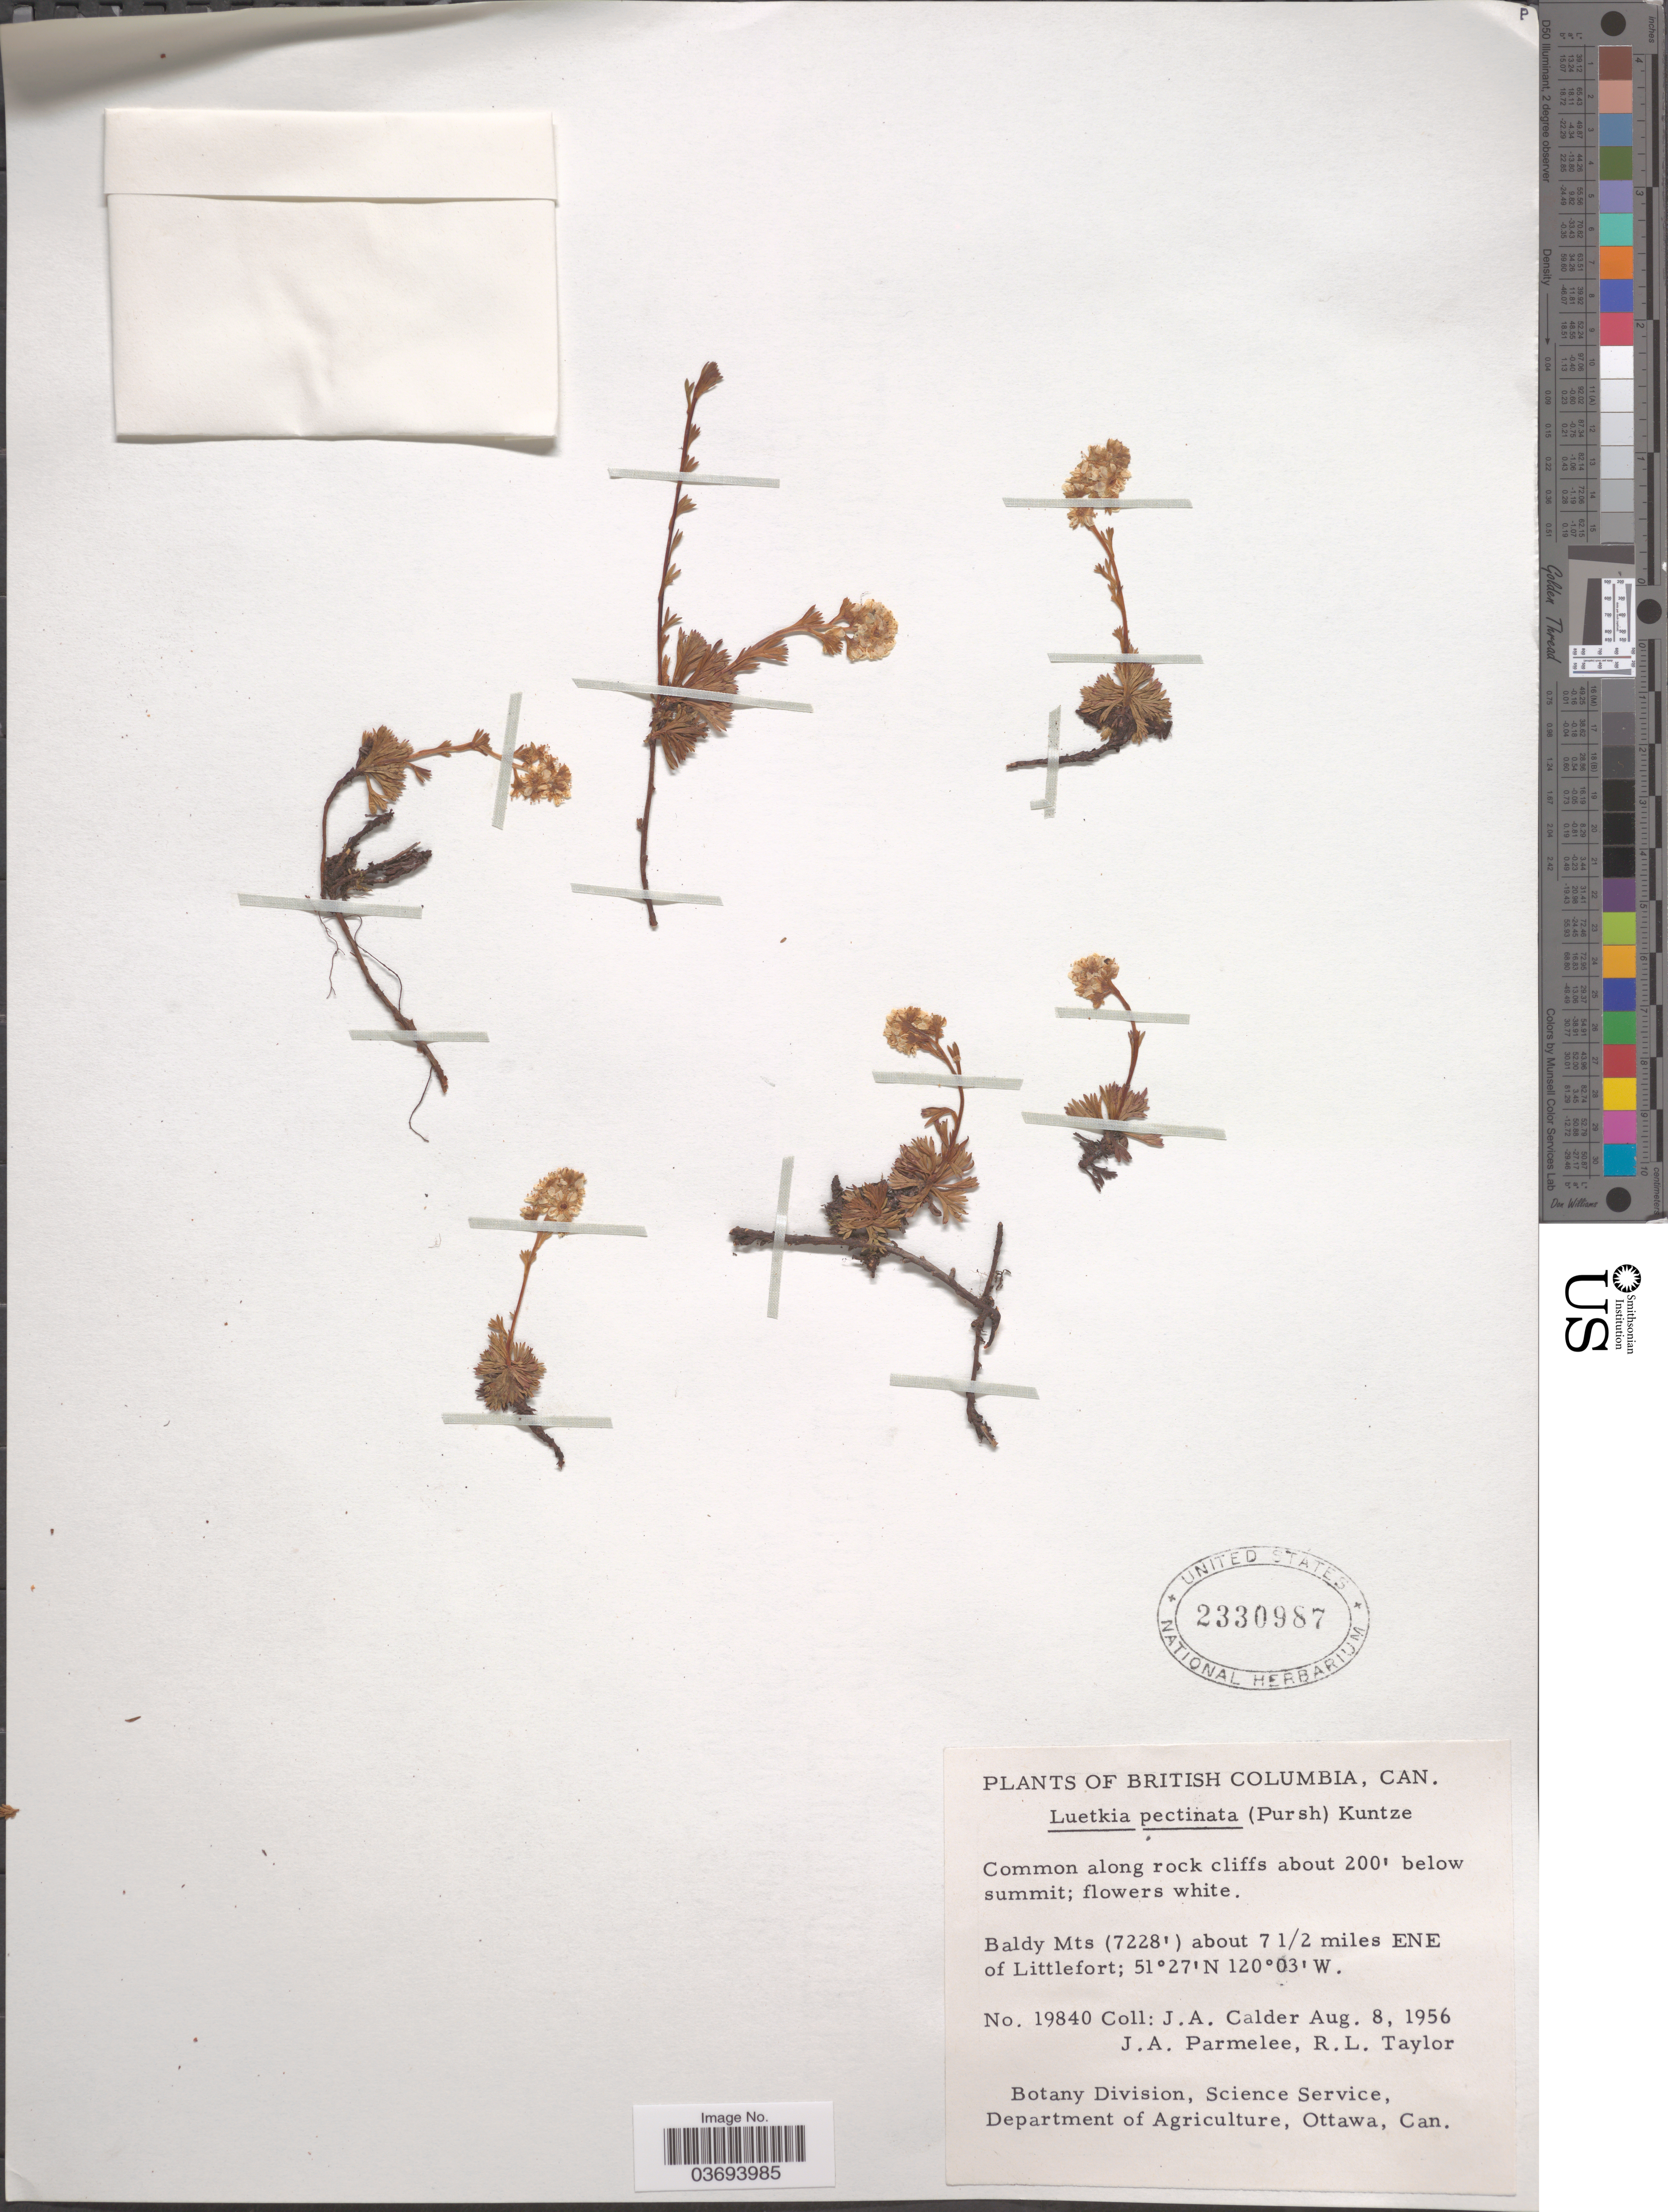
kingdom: Plantae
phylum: Tracheophyta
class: Magnoliopsida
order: Rosales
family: Rosaceae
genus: Luetkea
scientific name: Luetkea pectinata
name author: (Pursh) Kuntze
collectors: J. A. Calder, J. A. Parmelee & R. Taylor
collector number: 19840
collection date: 1956-08-08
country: Canada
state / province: British Columbia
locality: Baldy Mts about 7 1/2 miles ENE of Littlefort.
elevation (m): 2203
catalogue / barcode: US 2330987